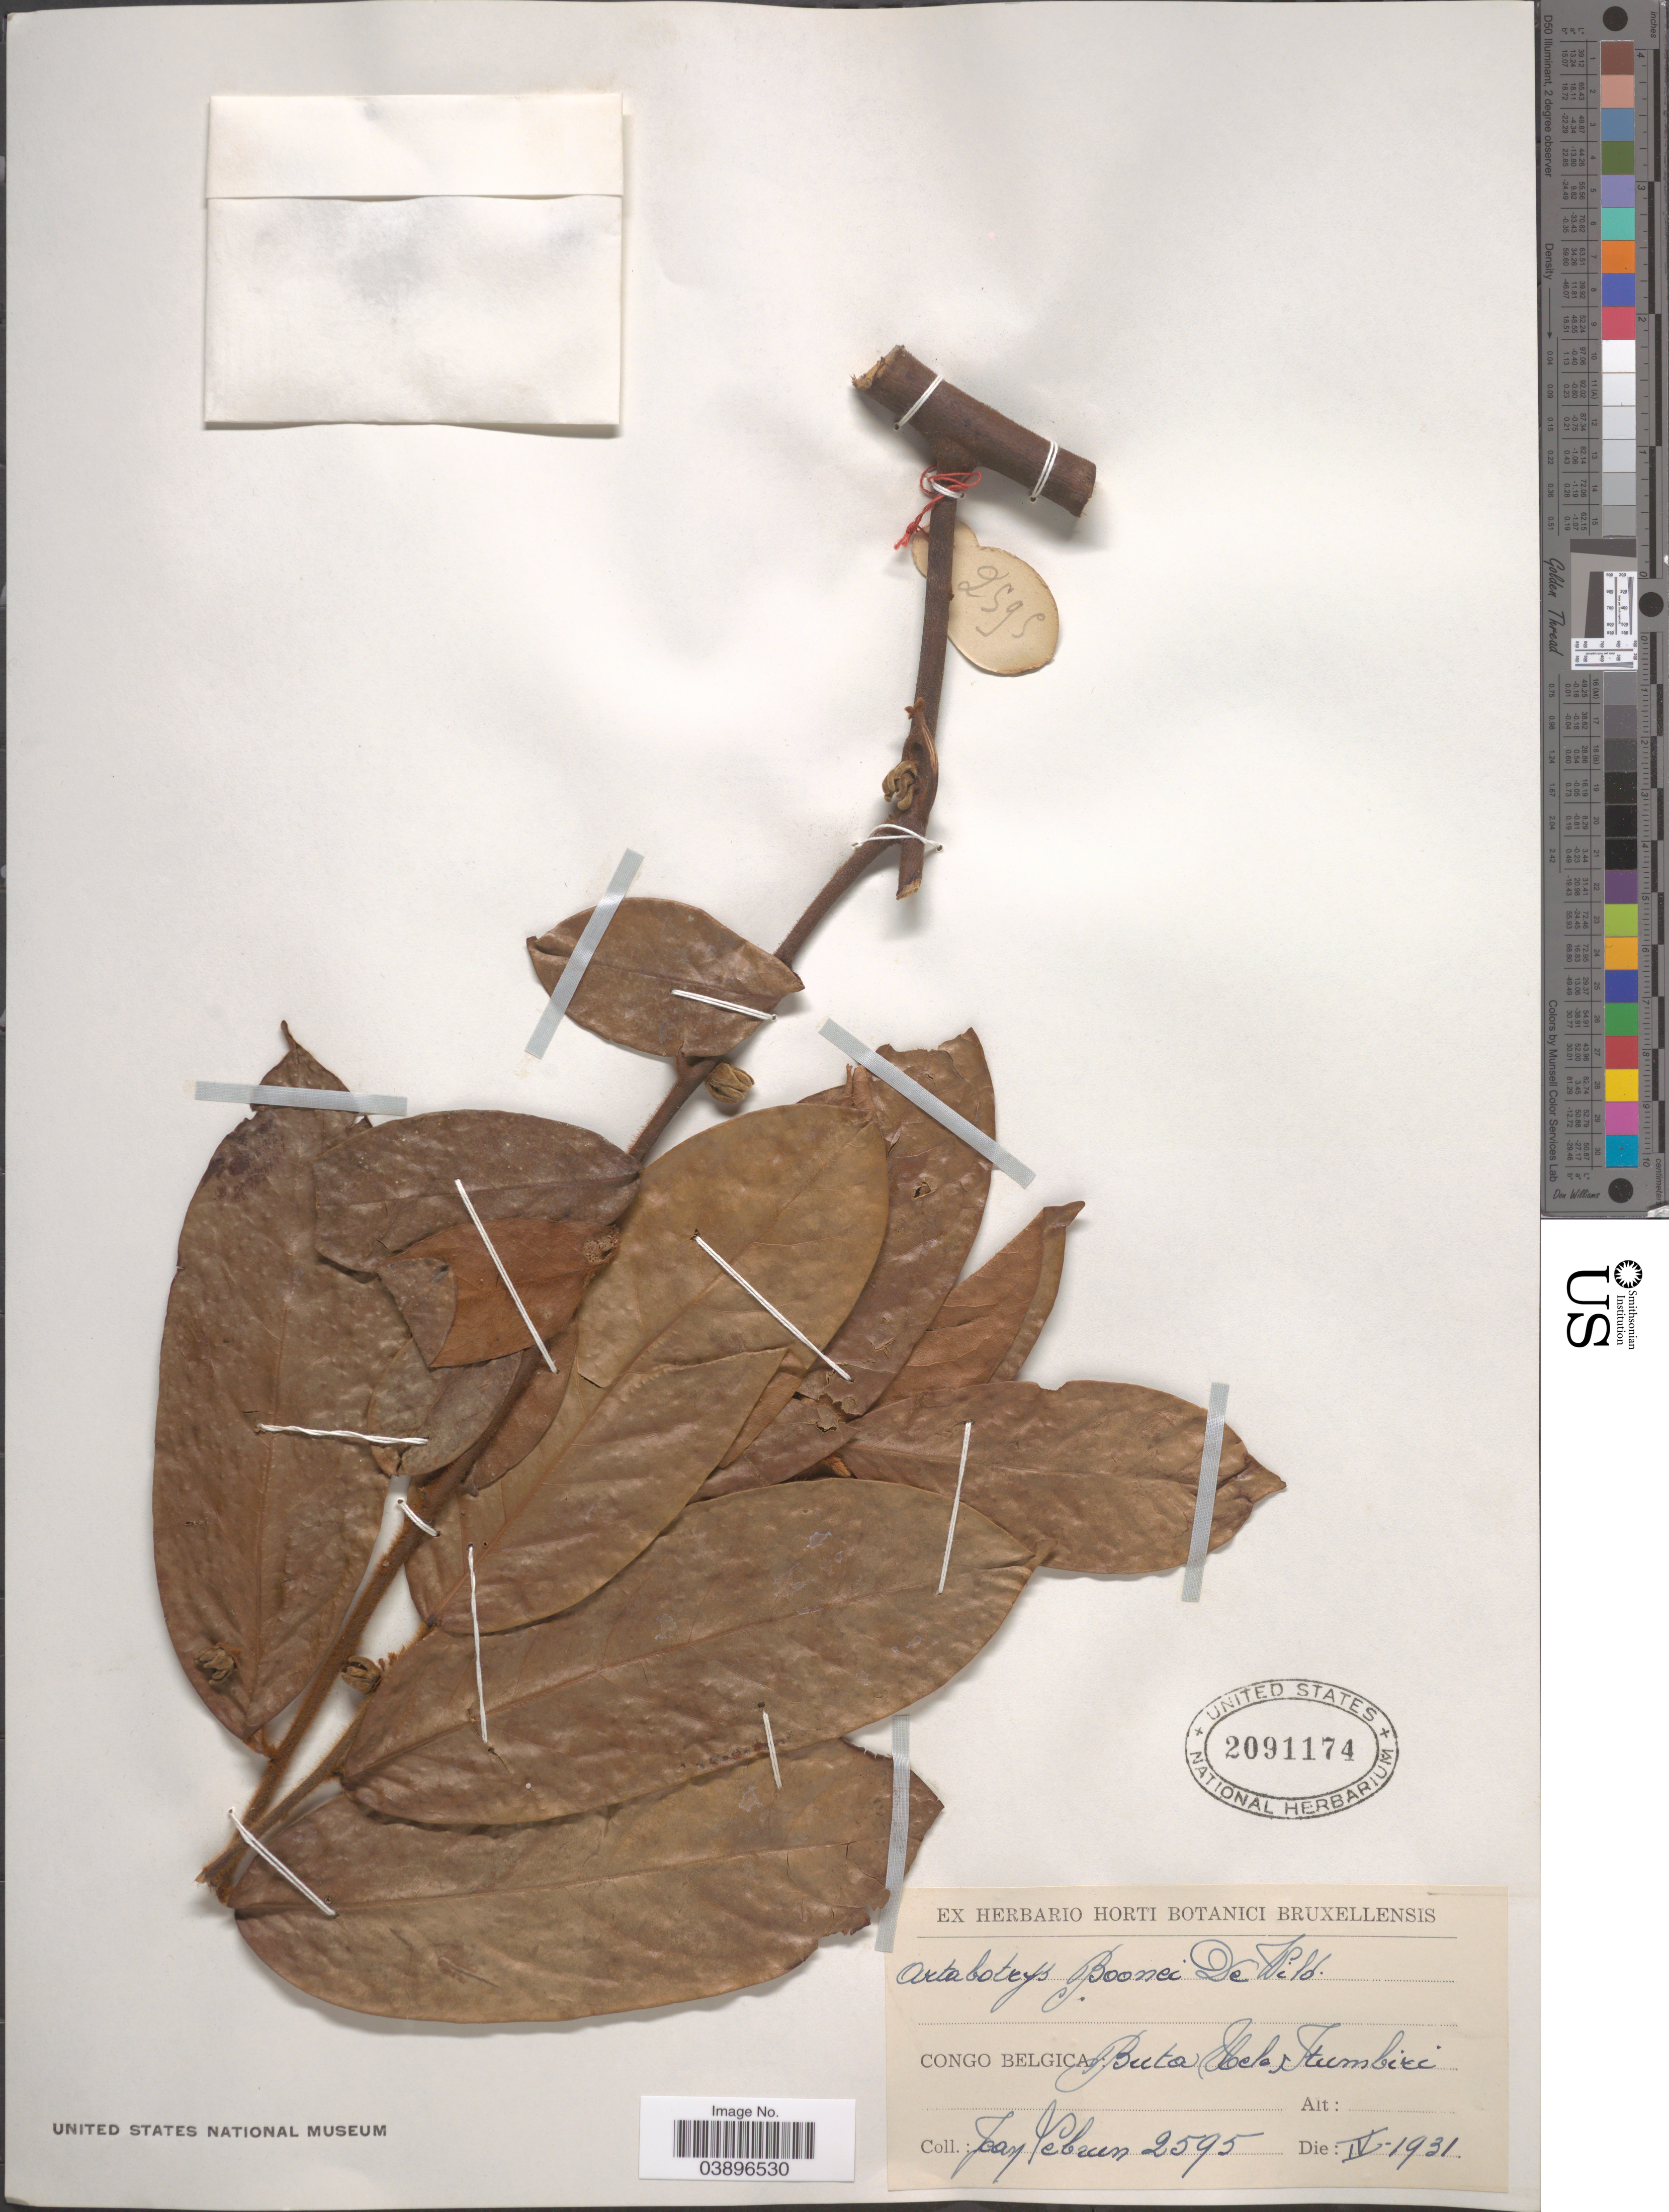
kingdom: Plantae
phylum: Tracheophyta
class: Magnoliopsida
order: Magnoliales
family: Annonaceae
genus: Artabotrys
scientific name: Artabotrys boonei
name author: De Wild.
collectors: J. A. Lebrun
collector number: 2595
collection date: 1931-04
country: Congo, Democratic Republic of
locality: Congo Belge: Buta (Uele) Itumbiri.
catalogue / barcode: US 2091174